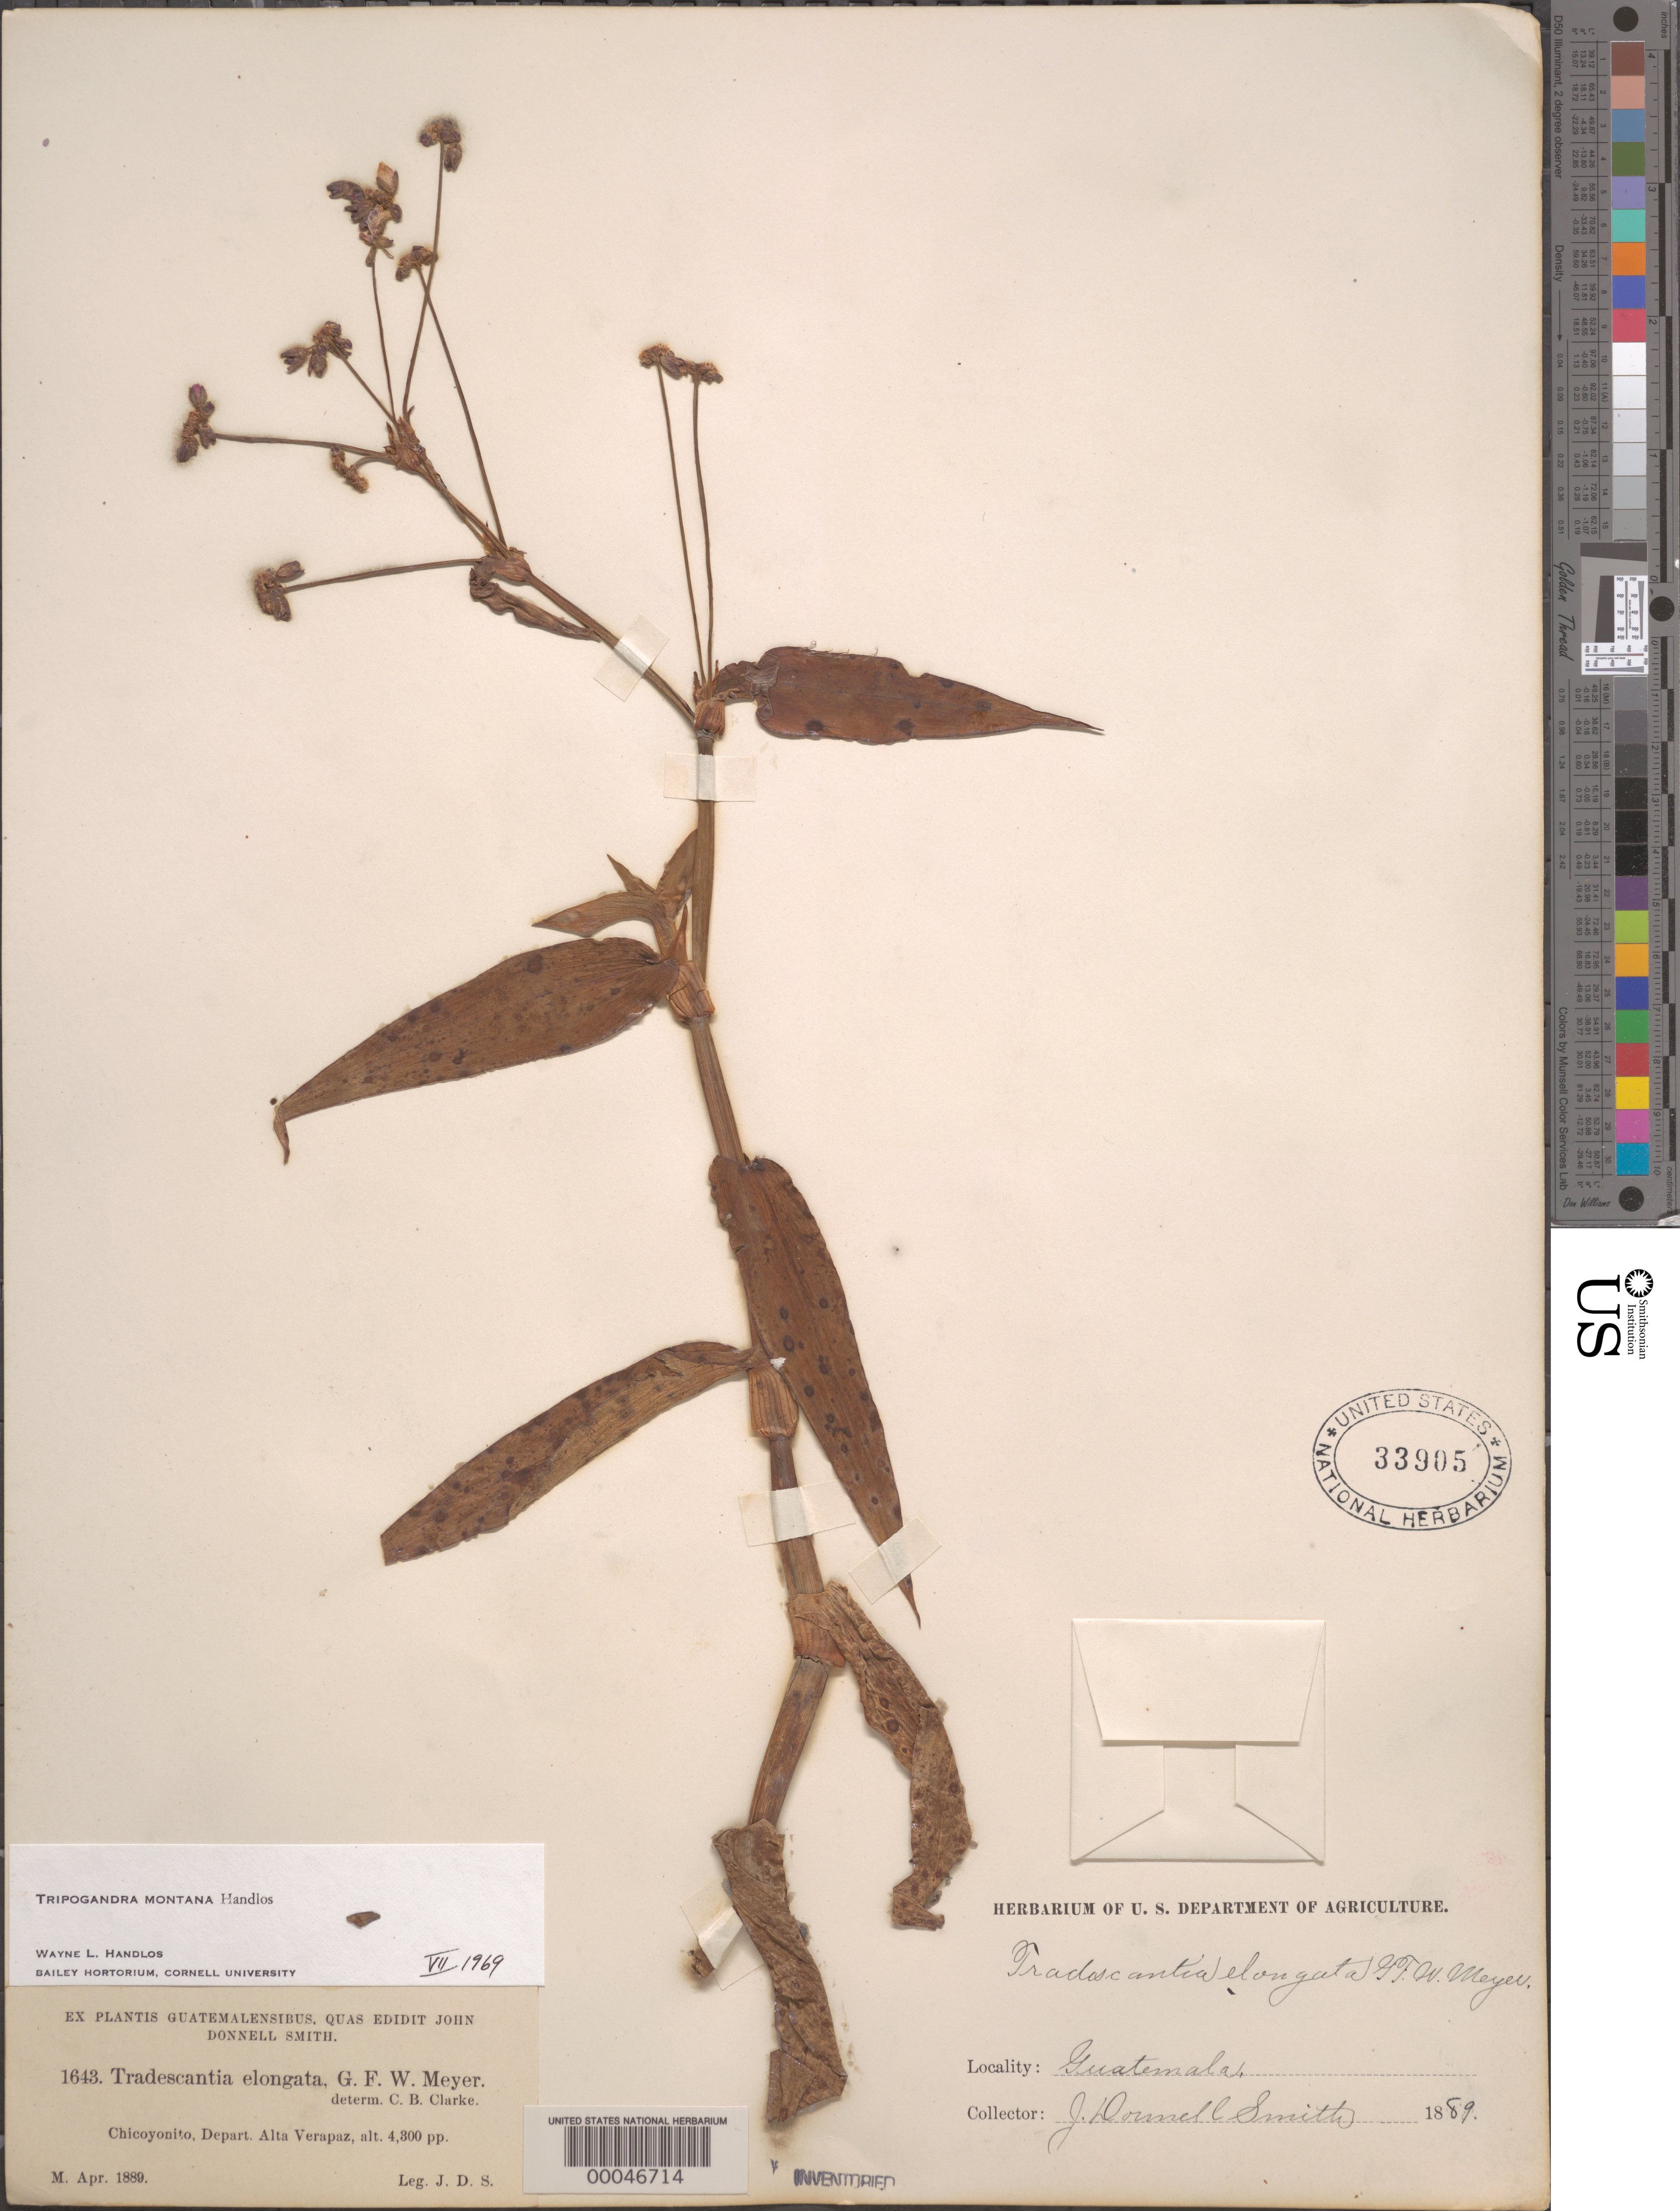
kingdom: Plantae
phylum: Tracheophyta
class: Liliopsida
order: Commelinales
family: Commelinaceae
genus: Tripogandra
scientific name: Tripogandra montana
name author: Handlos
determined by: Handlos, W. L.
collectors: J. Donnell Smith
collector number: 1643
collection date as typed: Apr 1889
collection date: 1889-04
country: Guatemala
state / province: Alta Verapaz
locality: Chicoyonito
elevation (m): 1312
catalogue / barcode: US 33905